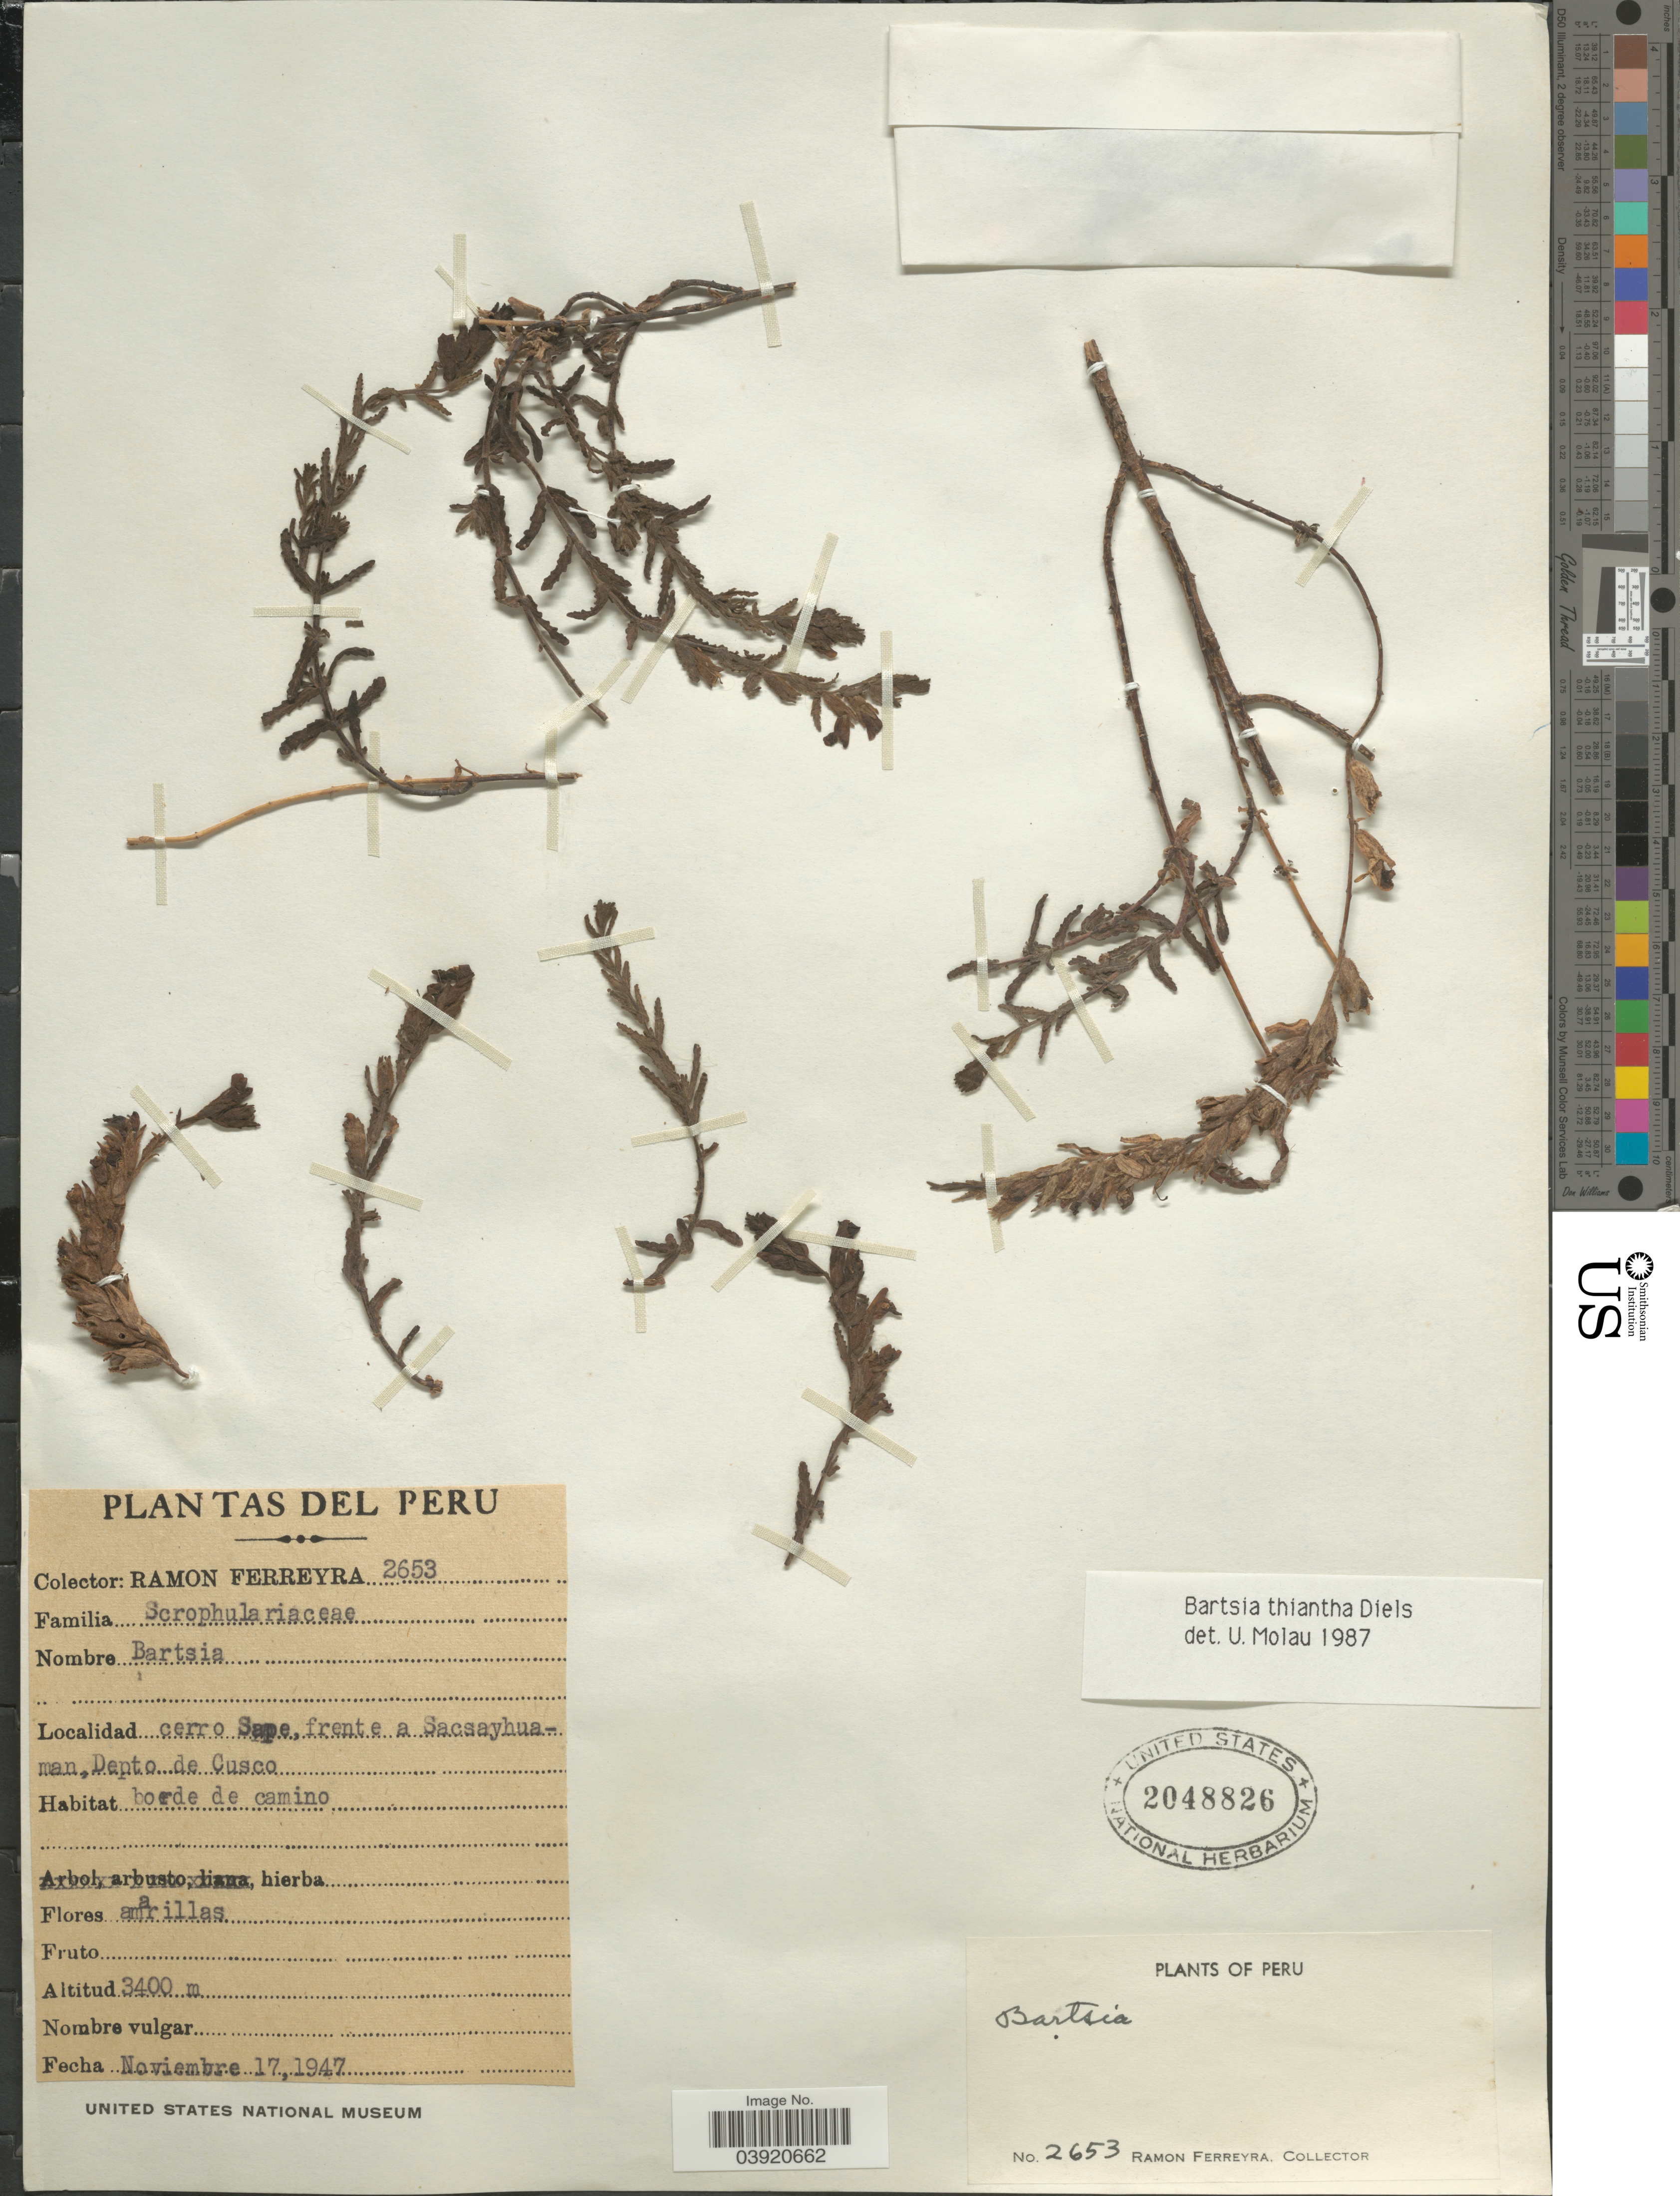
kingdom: Plantae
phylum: Tracheophyta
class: Magnoliopsida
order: Lamiales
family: Orobanchaceae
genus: Bartsia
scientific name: Bartsia thiantha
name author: Diels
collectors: R. A. Ferreyra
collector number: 2653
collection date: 1947-11-17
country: Peru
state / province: Cusco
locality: Cerro Sape, frente a Sacsayhuaman,Depto de Cusco.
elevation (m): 3400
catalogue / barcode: US 2048826